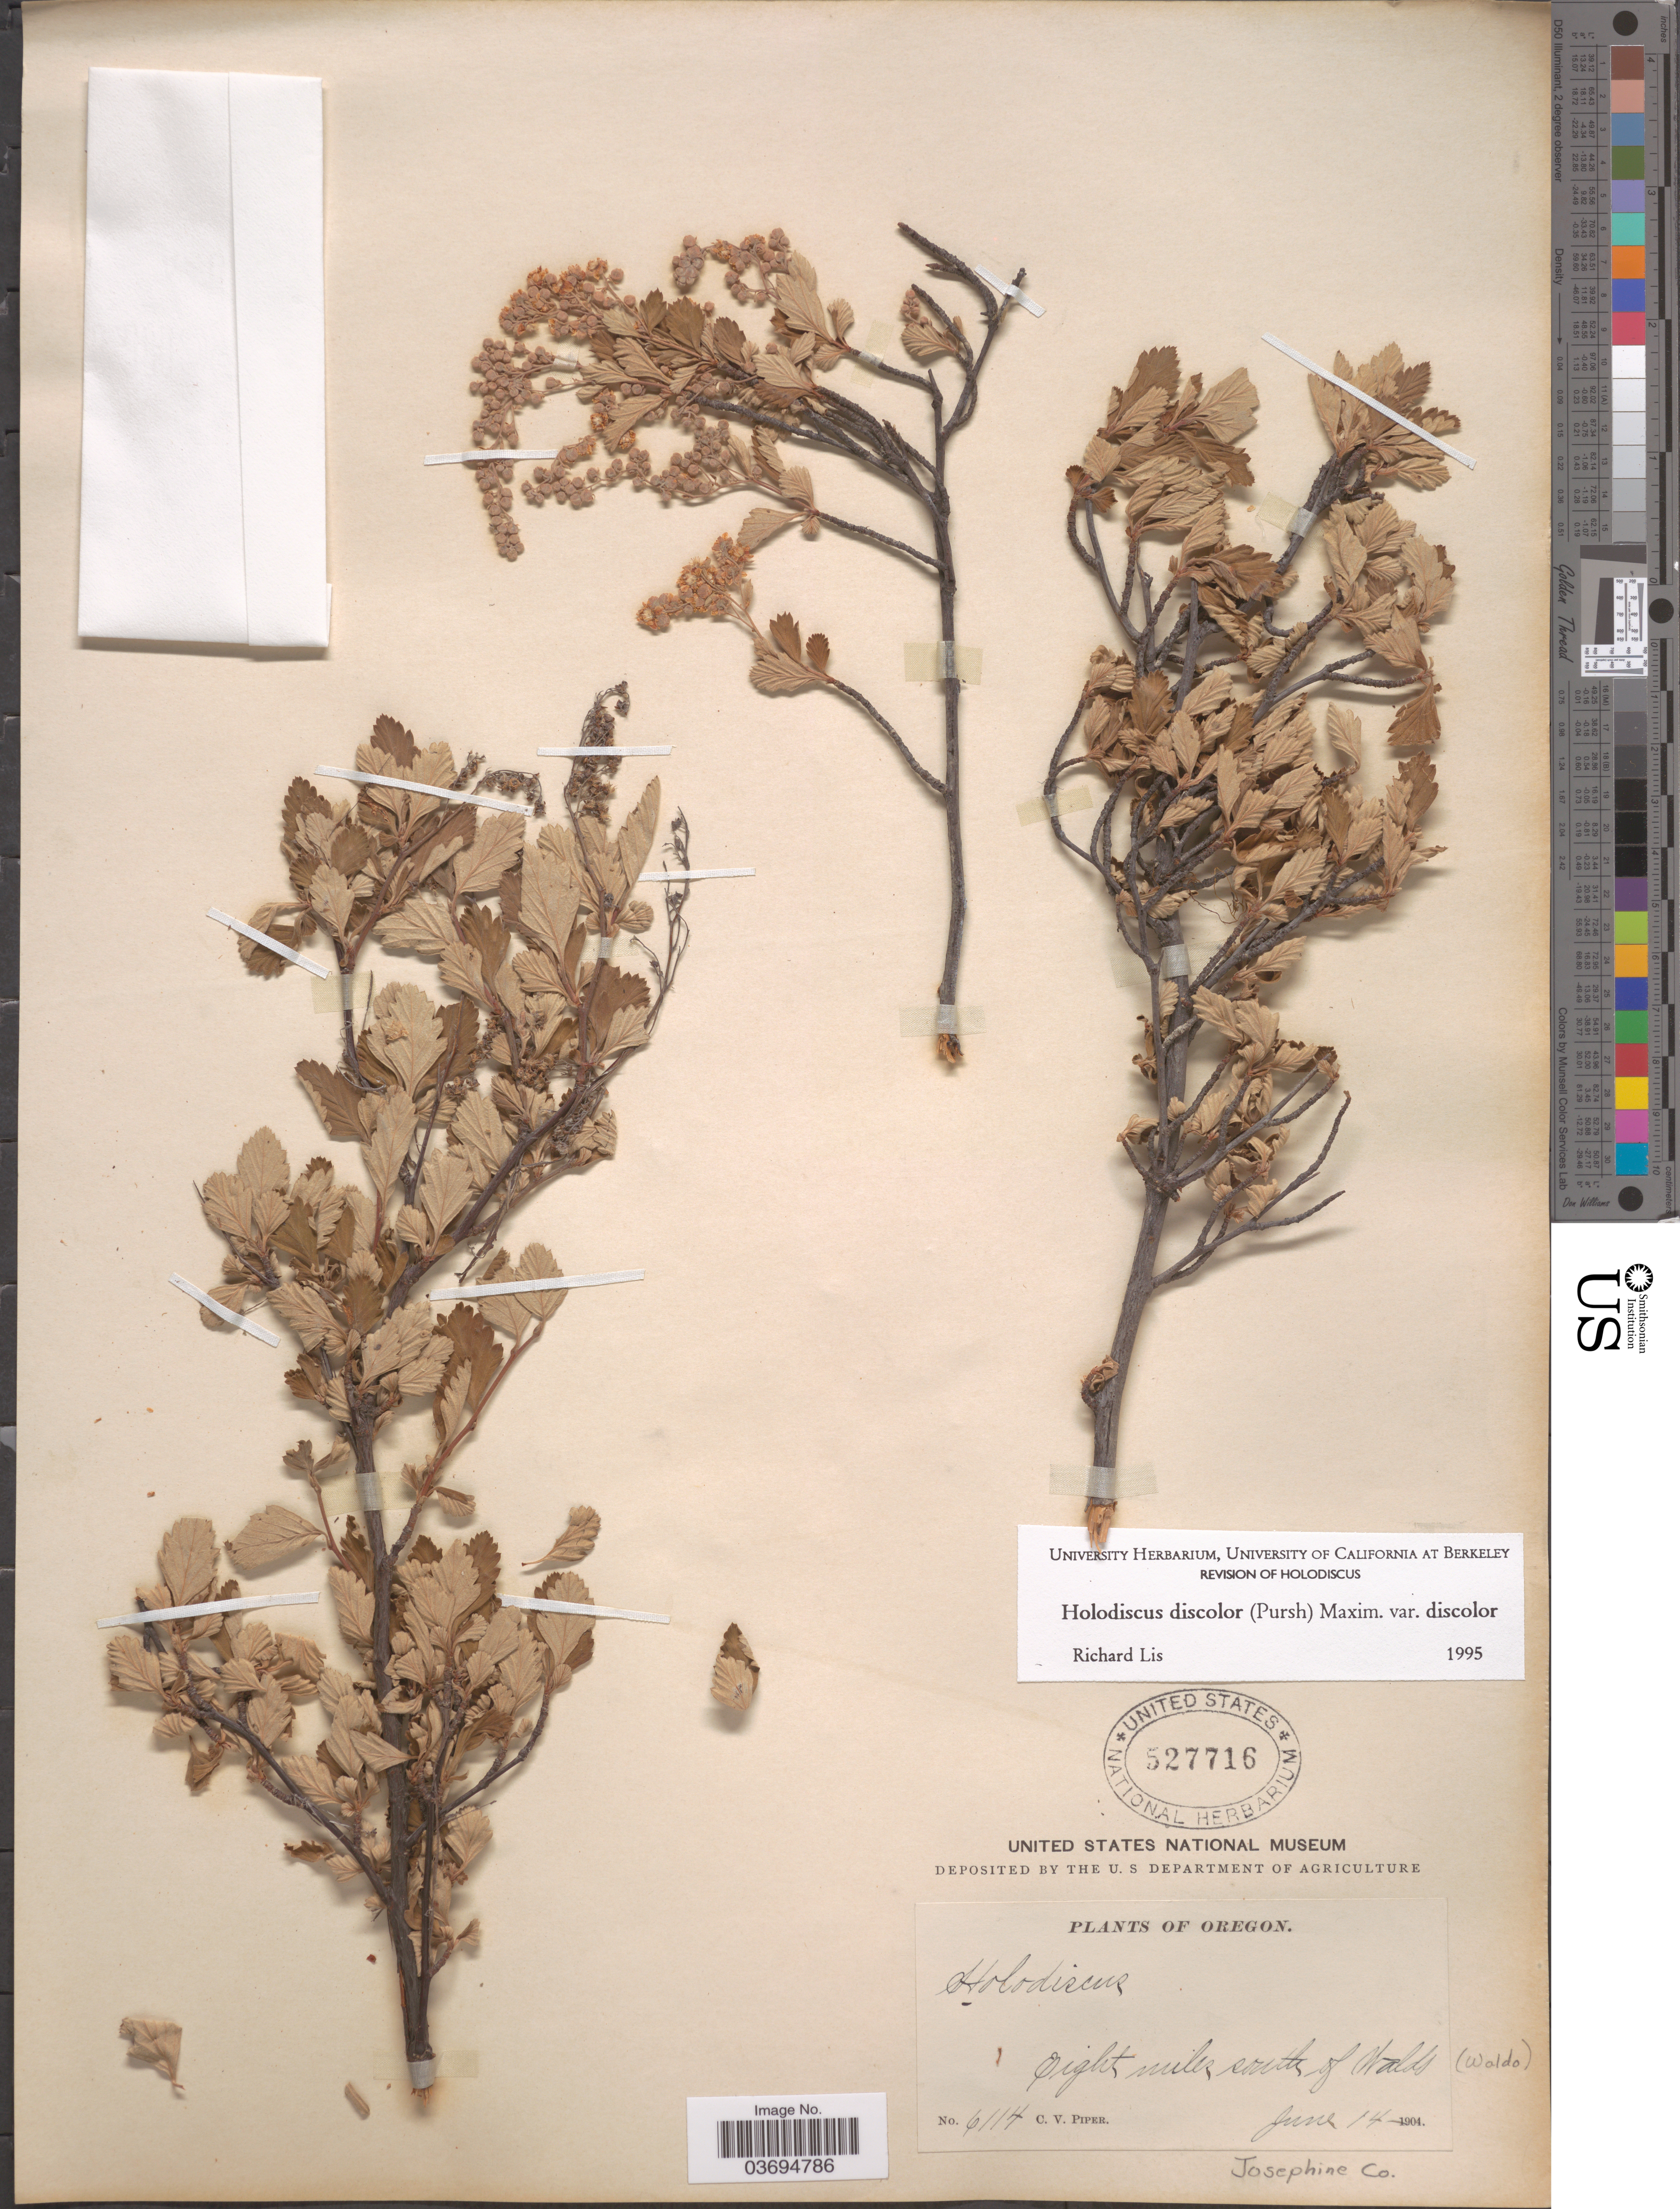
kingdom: Plantae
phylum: Tracheophyta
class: Magnoliopsida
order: Rosales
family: Rosaceae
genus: Holodiscus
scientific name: Holodiscus discolor var. discolor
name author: (Pursh) Maxim.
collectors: C. V. Piper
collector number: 6114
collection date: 1904-06-14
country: United States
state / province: Oregon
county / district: Josephine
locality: Eight miles south of Waldo. Josephine co.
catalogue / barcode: US 527716